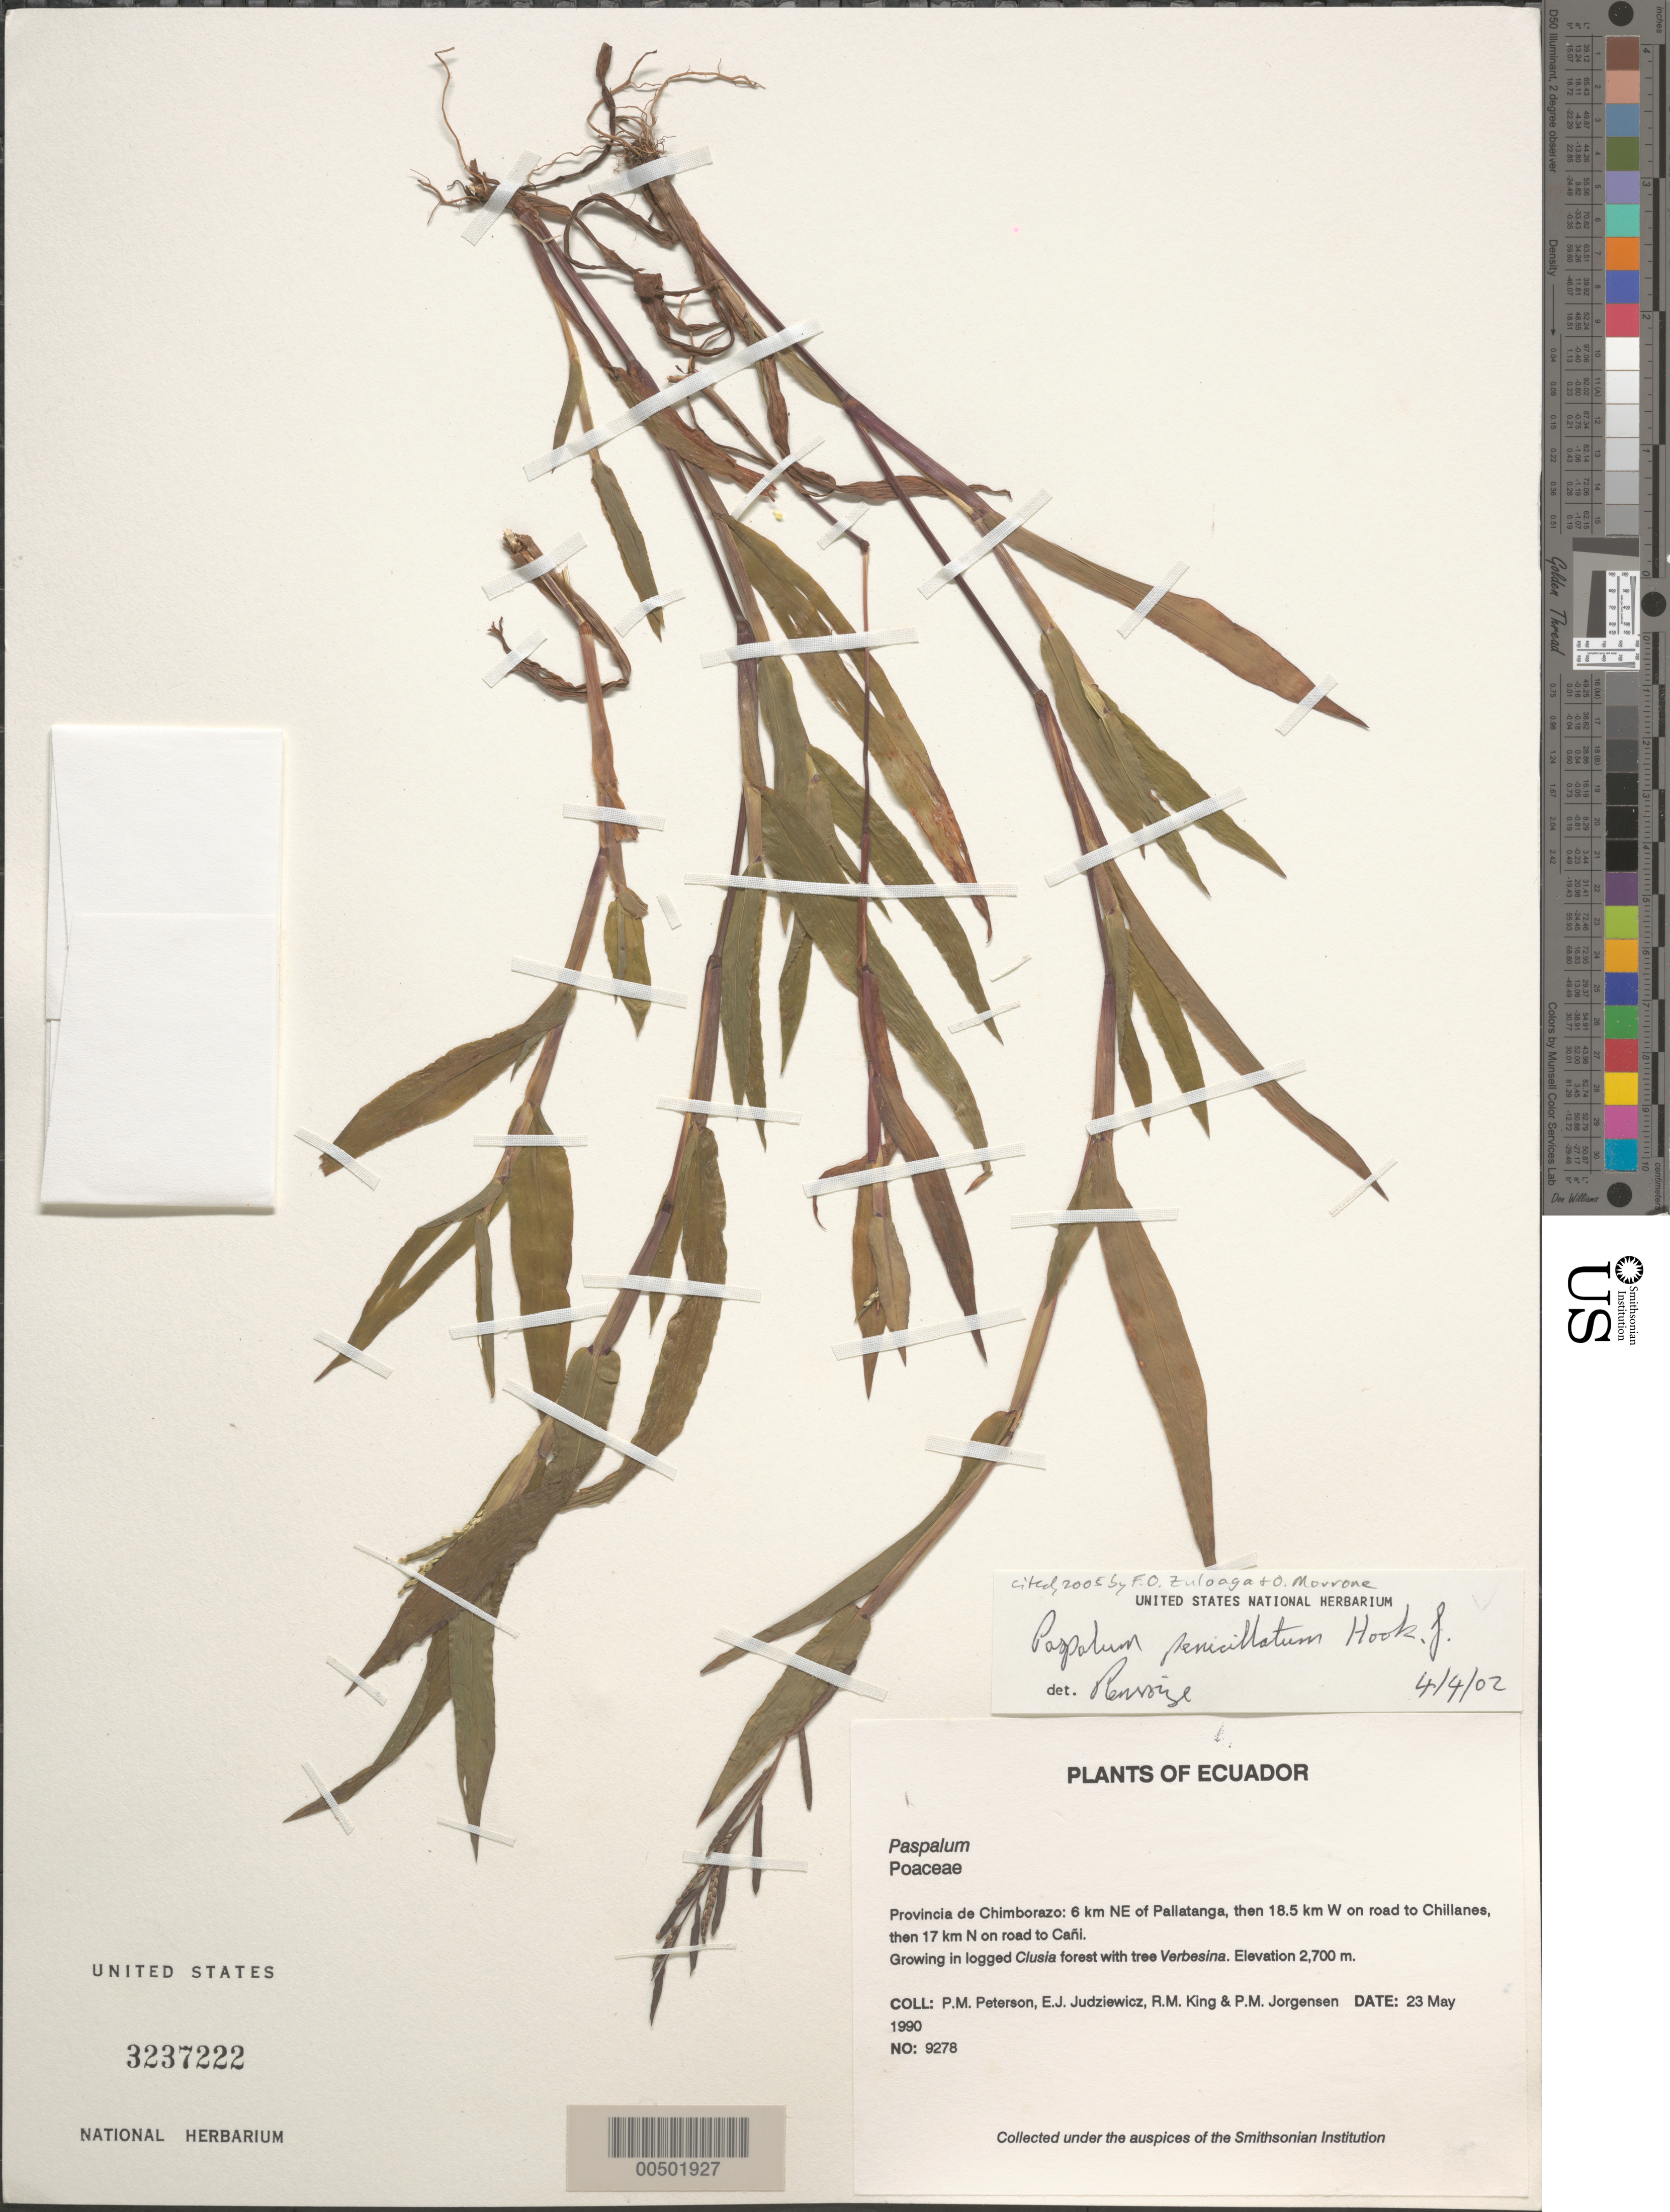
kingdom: Plantae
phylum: Tracheophyta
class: Liliopsida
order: Poales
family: Poaceae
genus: Paspalum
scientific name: Paspalum penicillatum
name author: Hook. f.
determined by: Morrone, O. N., (SI), Instituto de Botánica Darwinion (Argentina)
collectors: P. M. Peterson, E. J. Judziewicz, R. M. King & P. M. Jørgensen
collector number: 09278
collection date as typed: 23 May 1990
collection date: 1990-05-23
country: Ecuador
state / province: Chimborazo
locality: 6 km NE of Pallatanga, then 18.5 km W on road to Chillanes, then 17 km N on road to Cañi.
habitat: Growing in logged Clusia forest with tree Verbesina.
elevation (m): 2700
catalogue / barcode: US 3237222